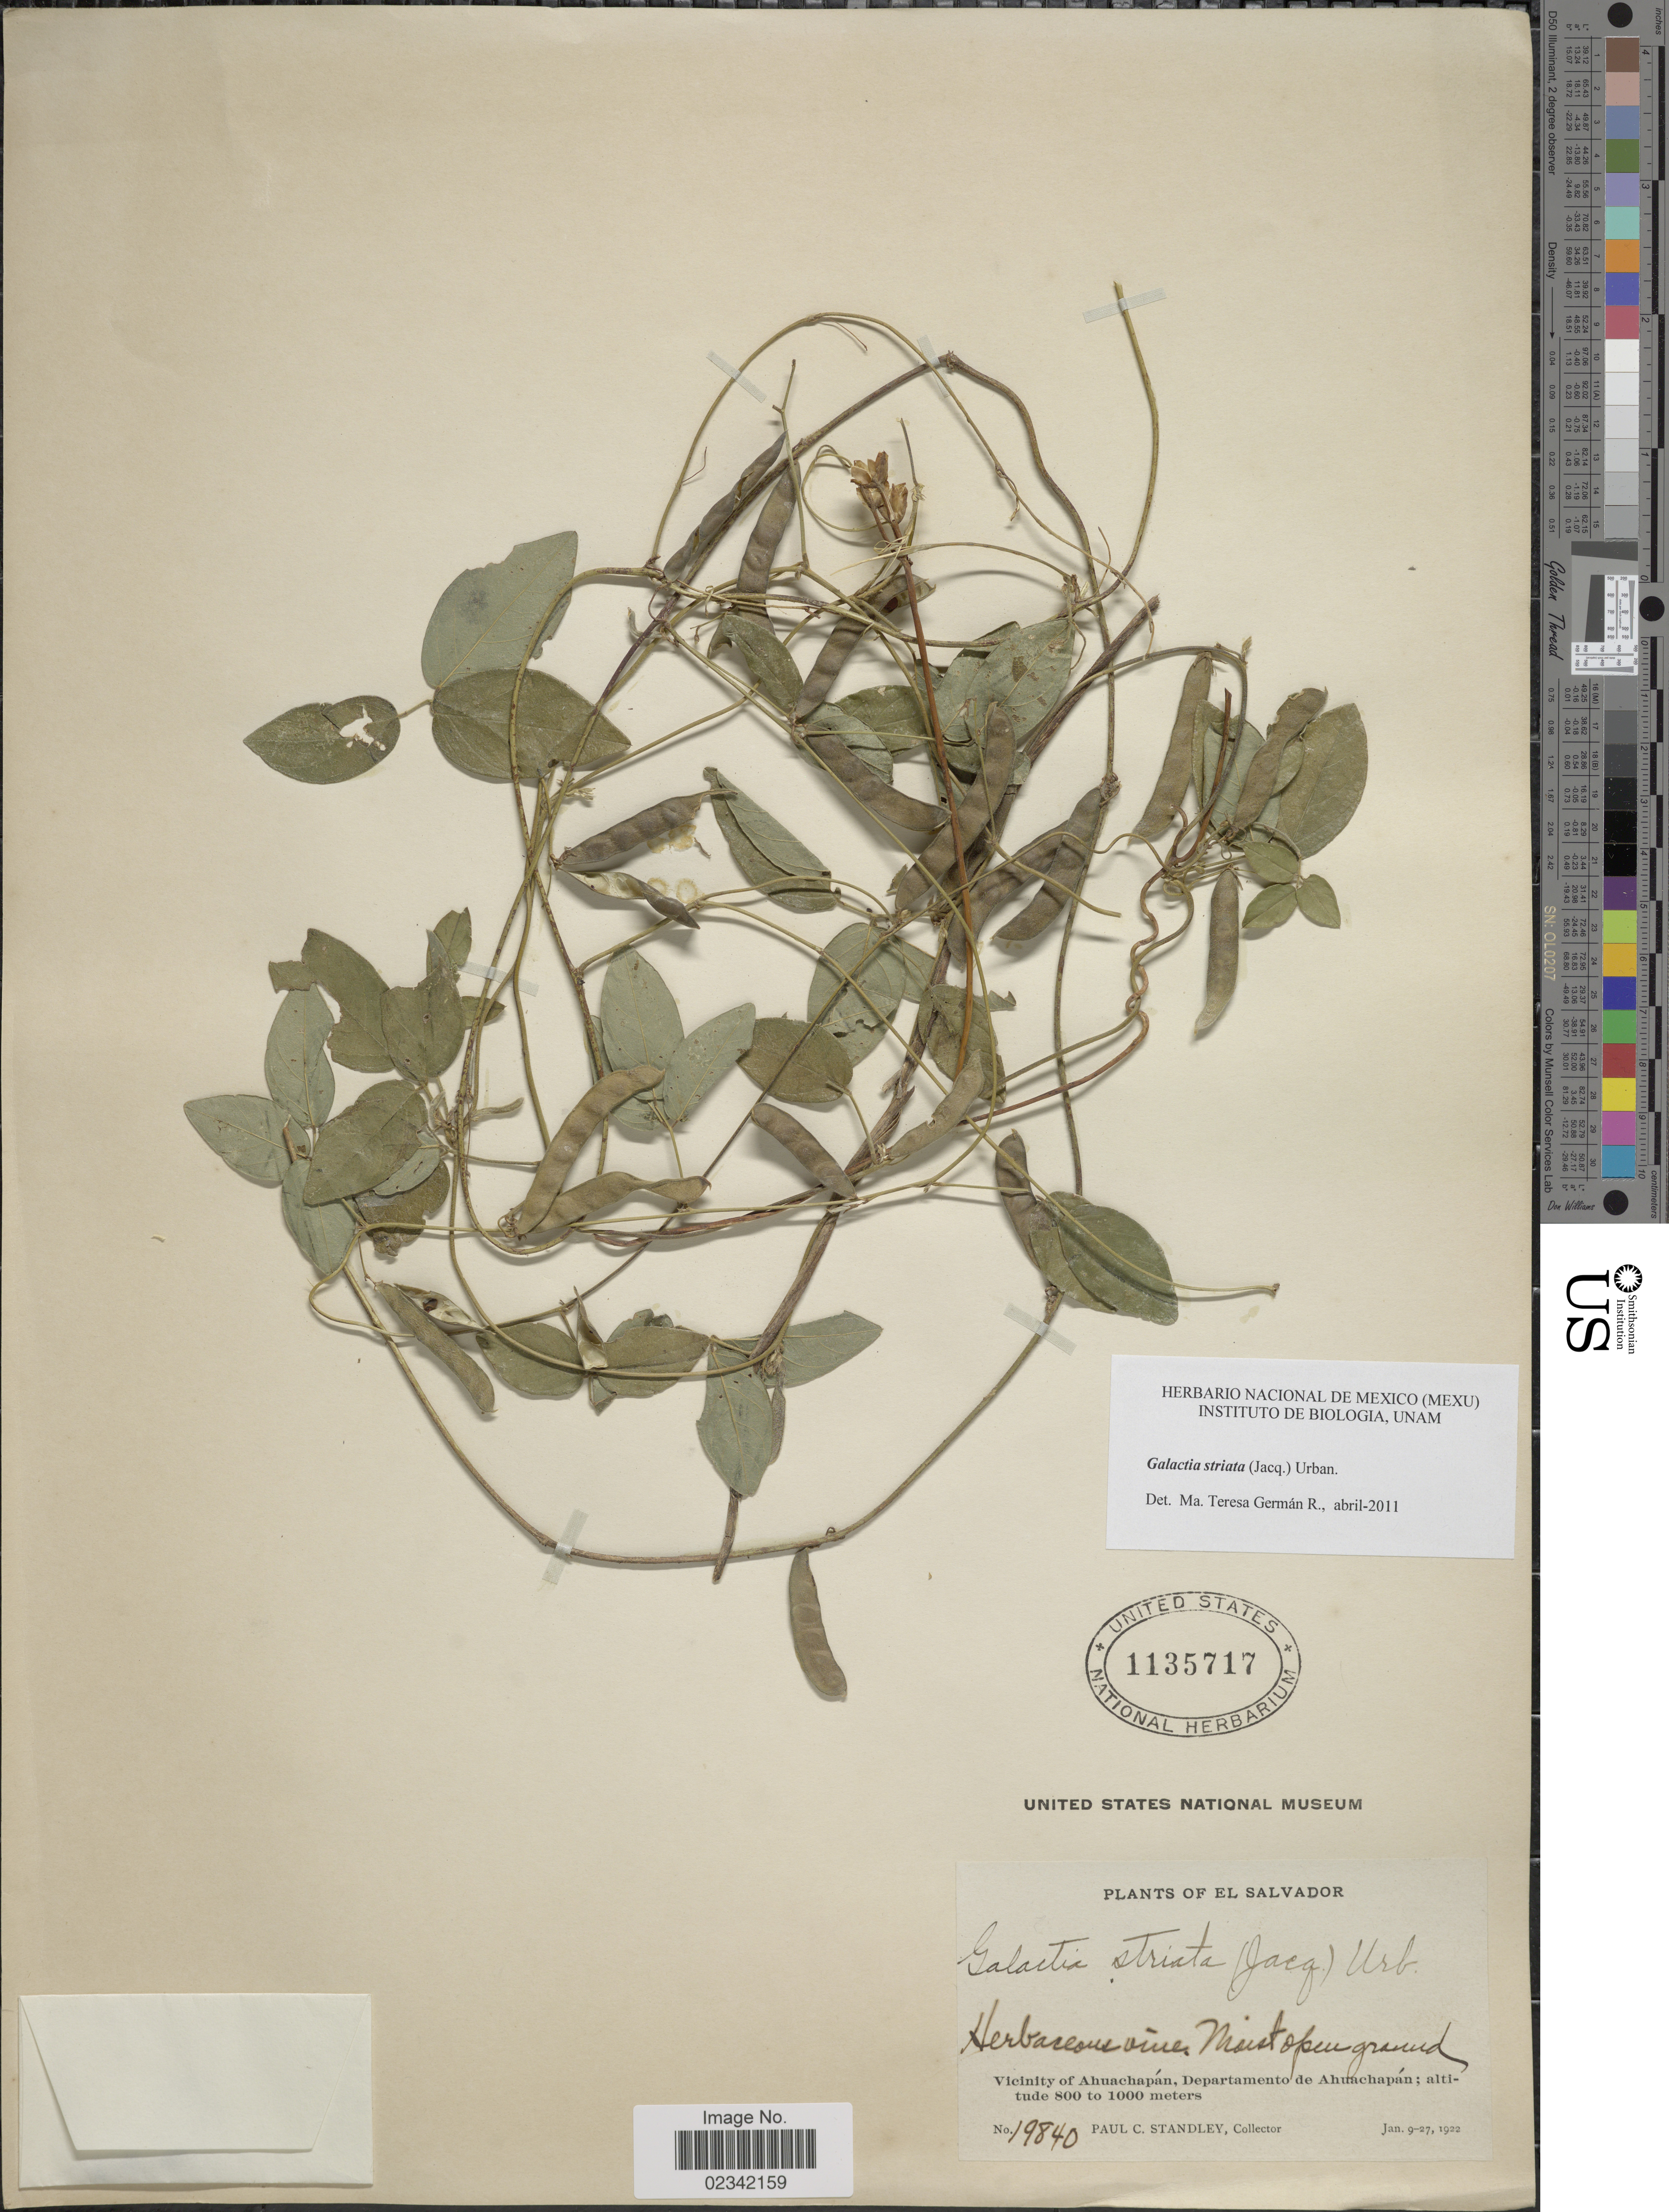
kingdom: Plantae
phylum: Tracheophyta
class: Magnoliopsida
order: Fabales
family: Fabaceae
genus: Galactia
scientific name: Galactia striata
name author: (Jacq.) Urb.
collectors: P. C. Standley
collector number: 19840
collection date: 1922-01-09/1922-01-27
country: El Salvador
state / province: Ahuachapan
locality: Vicinity of Ahuachapan, Departamento de Ahuachapan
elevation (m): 800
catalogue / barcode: US 1135717